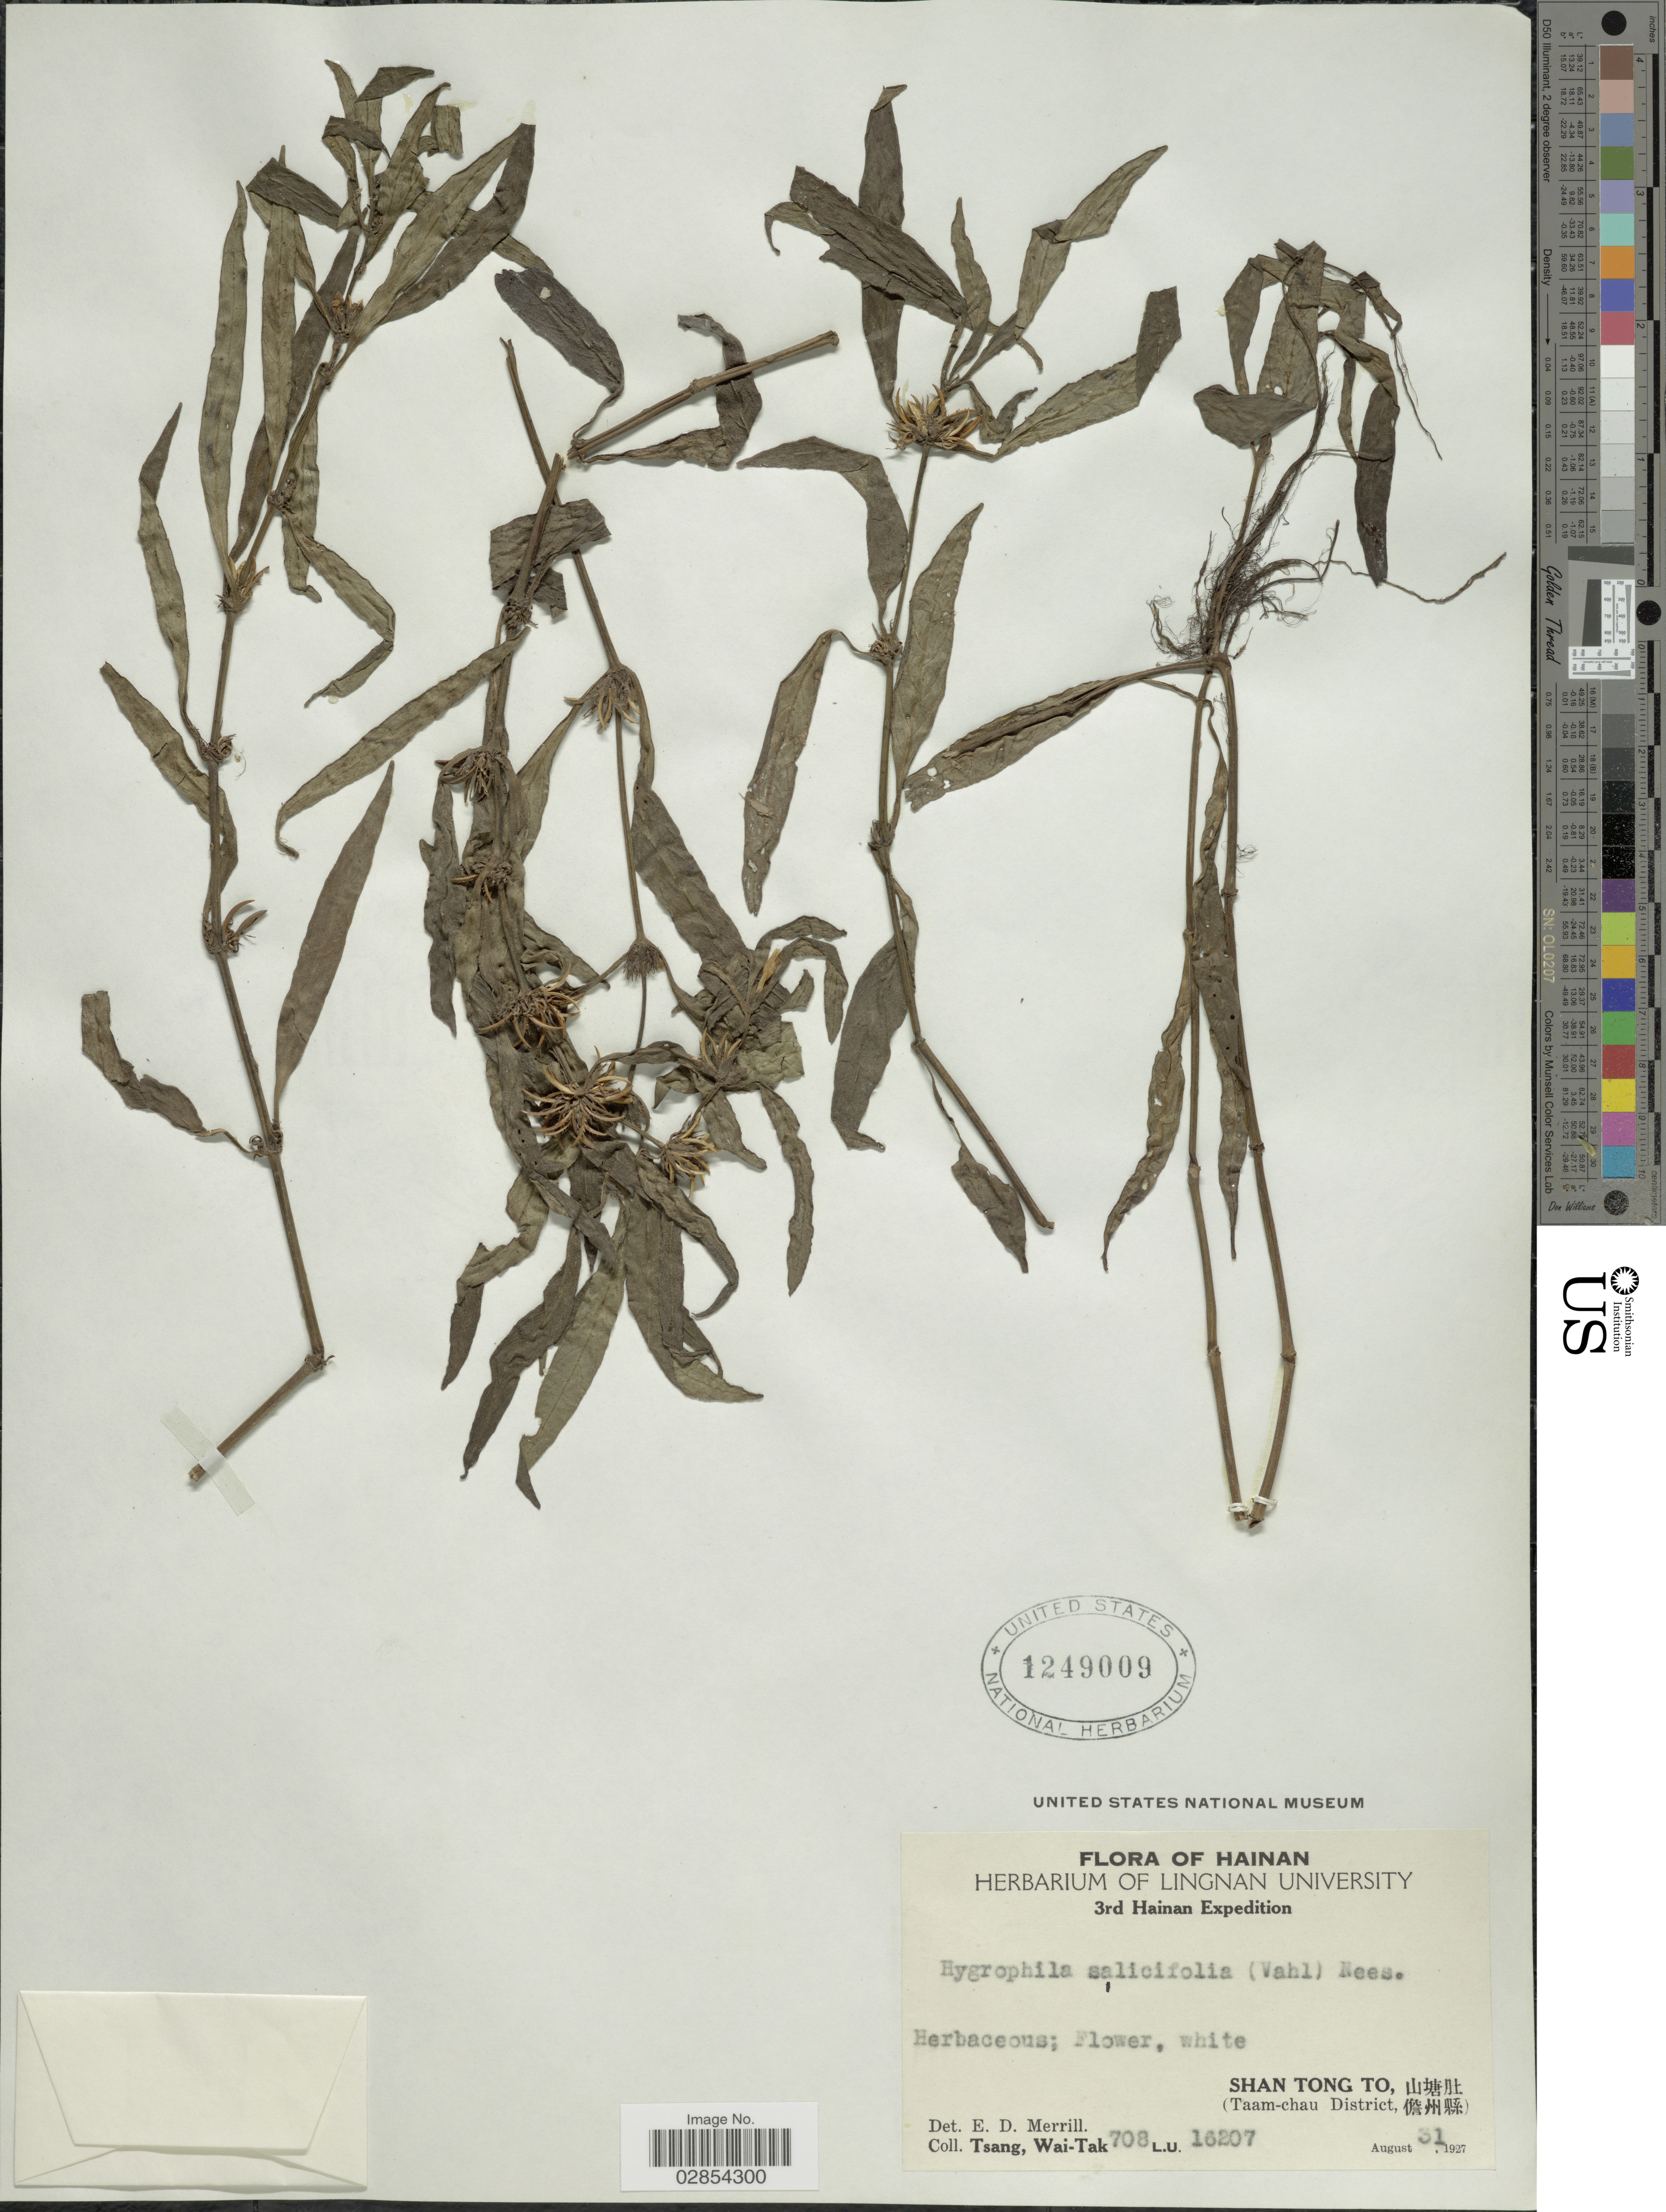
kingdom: Plantae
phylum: Tracheophyta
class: Magnoliopsida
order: Lamiales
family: Acanthaceae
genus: Hygrophila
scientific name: Hygrophila angustifolia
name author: R. Br.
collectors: W. T. Tsang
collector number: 708L.U.16207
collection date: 1927-08-31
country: China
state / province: Hainan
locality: Taam Chau District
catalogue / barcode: US 1249009